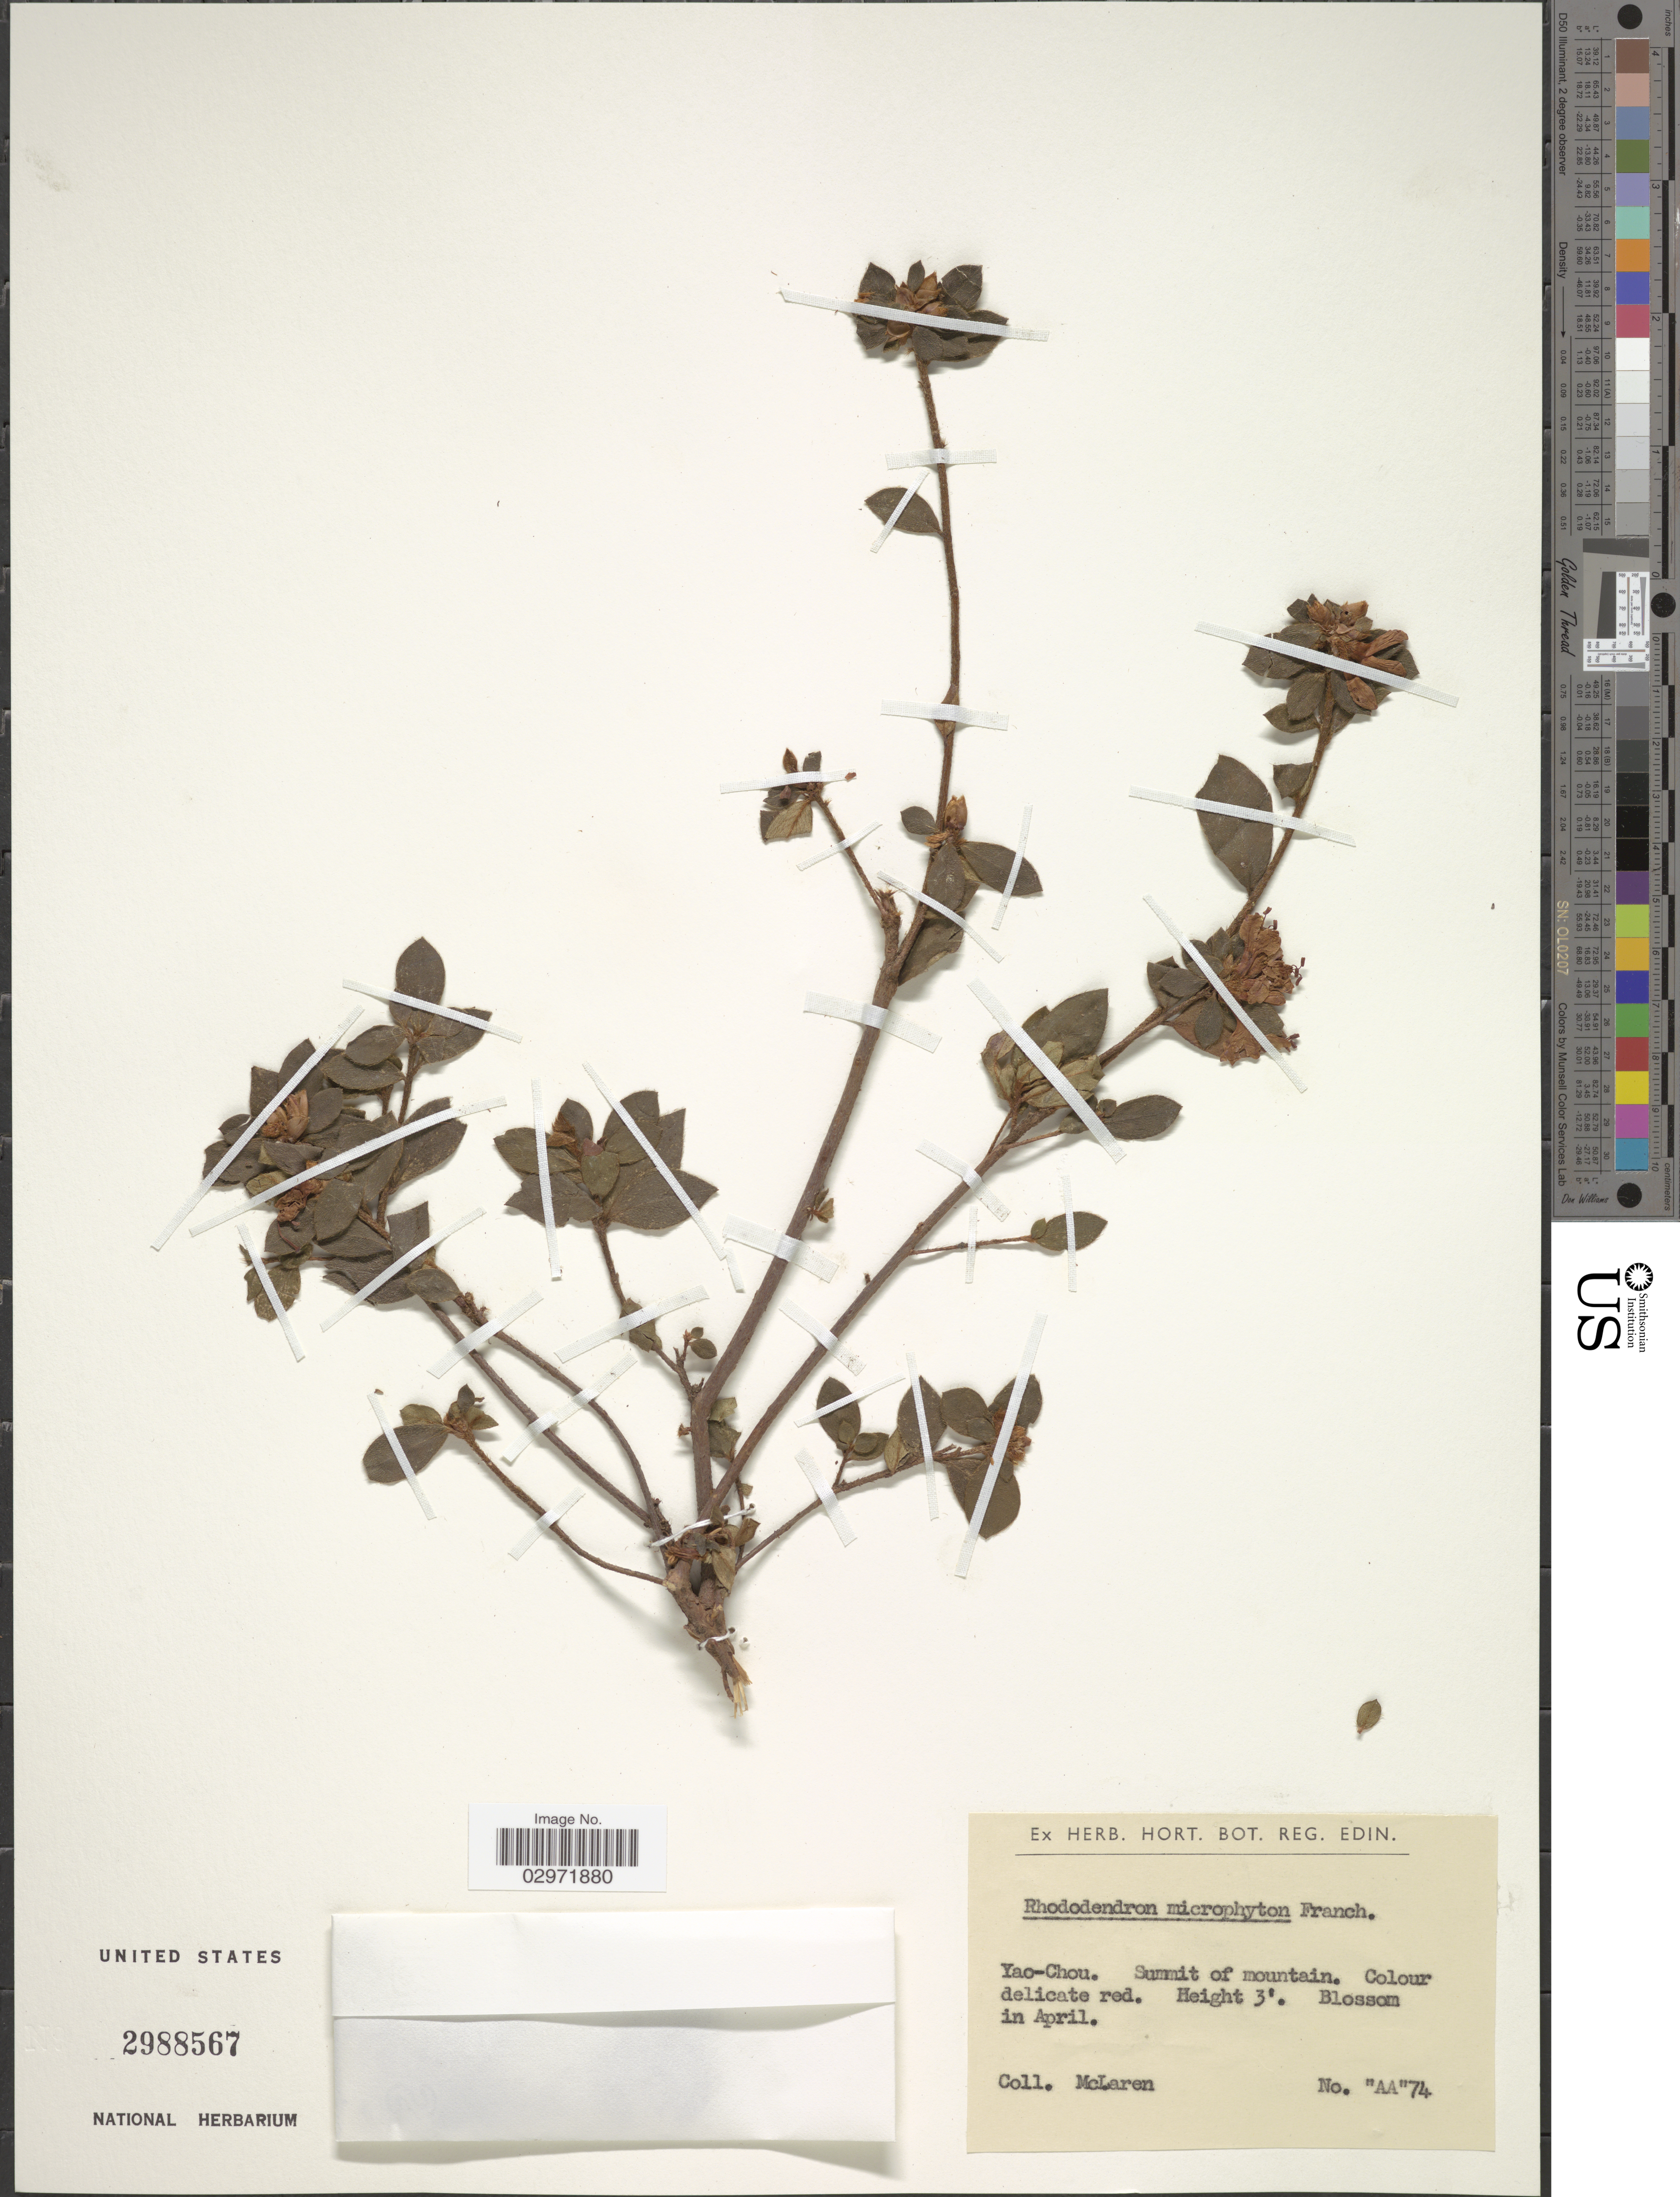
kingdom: Plantae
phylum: Tracheophyta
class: Magnoliopsida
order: Ericales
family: Ericaceae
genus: Rhododendron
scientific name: Rhododendron microphyton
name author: Franch.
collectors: McLaren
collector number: AA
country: China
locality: Yao-Chou. Summit of mountain.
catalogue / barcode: US 2988567